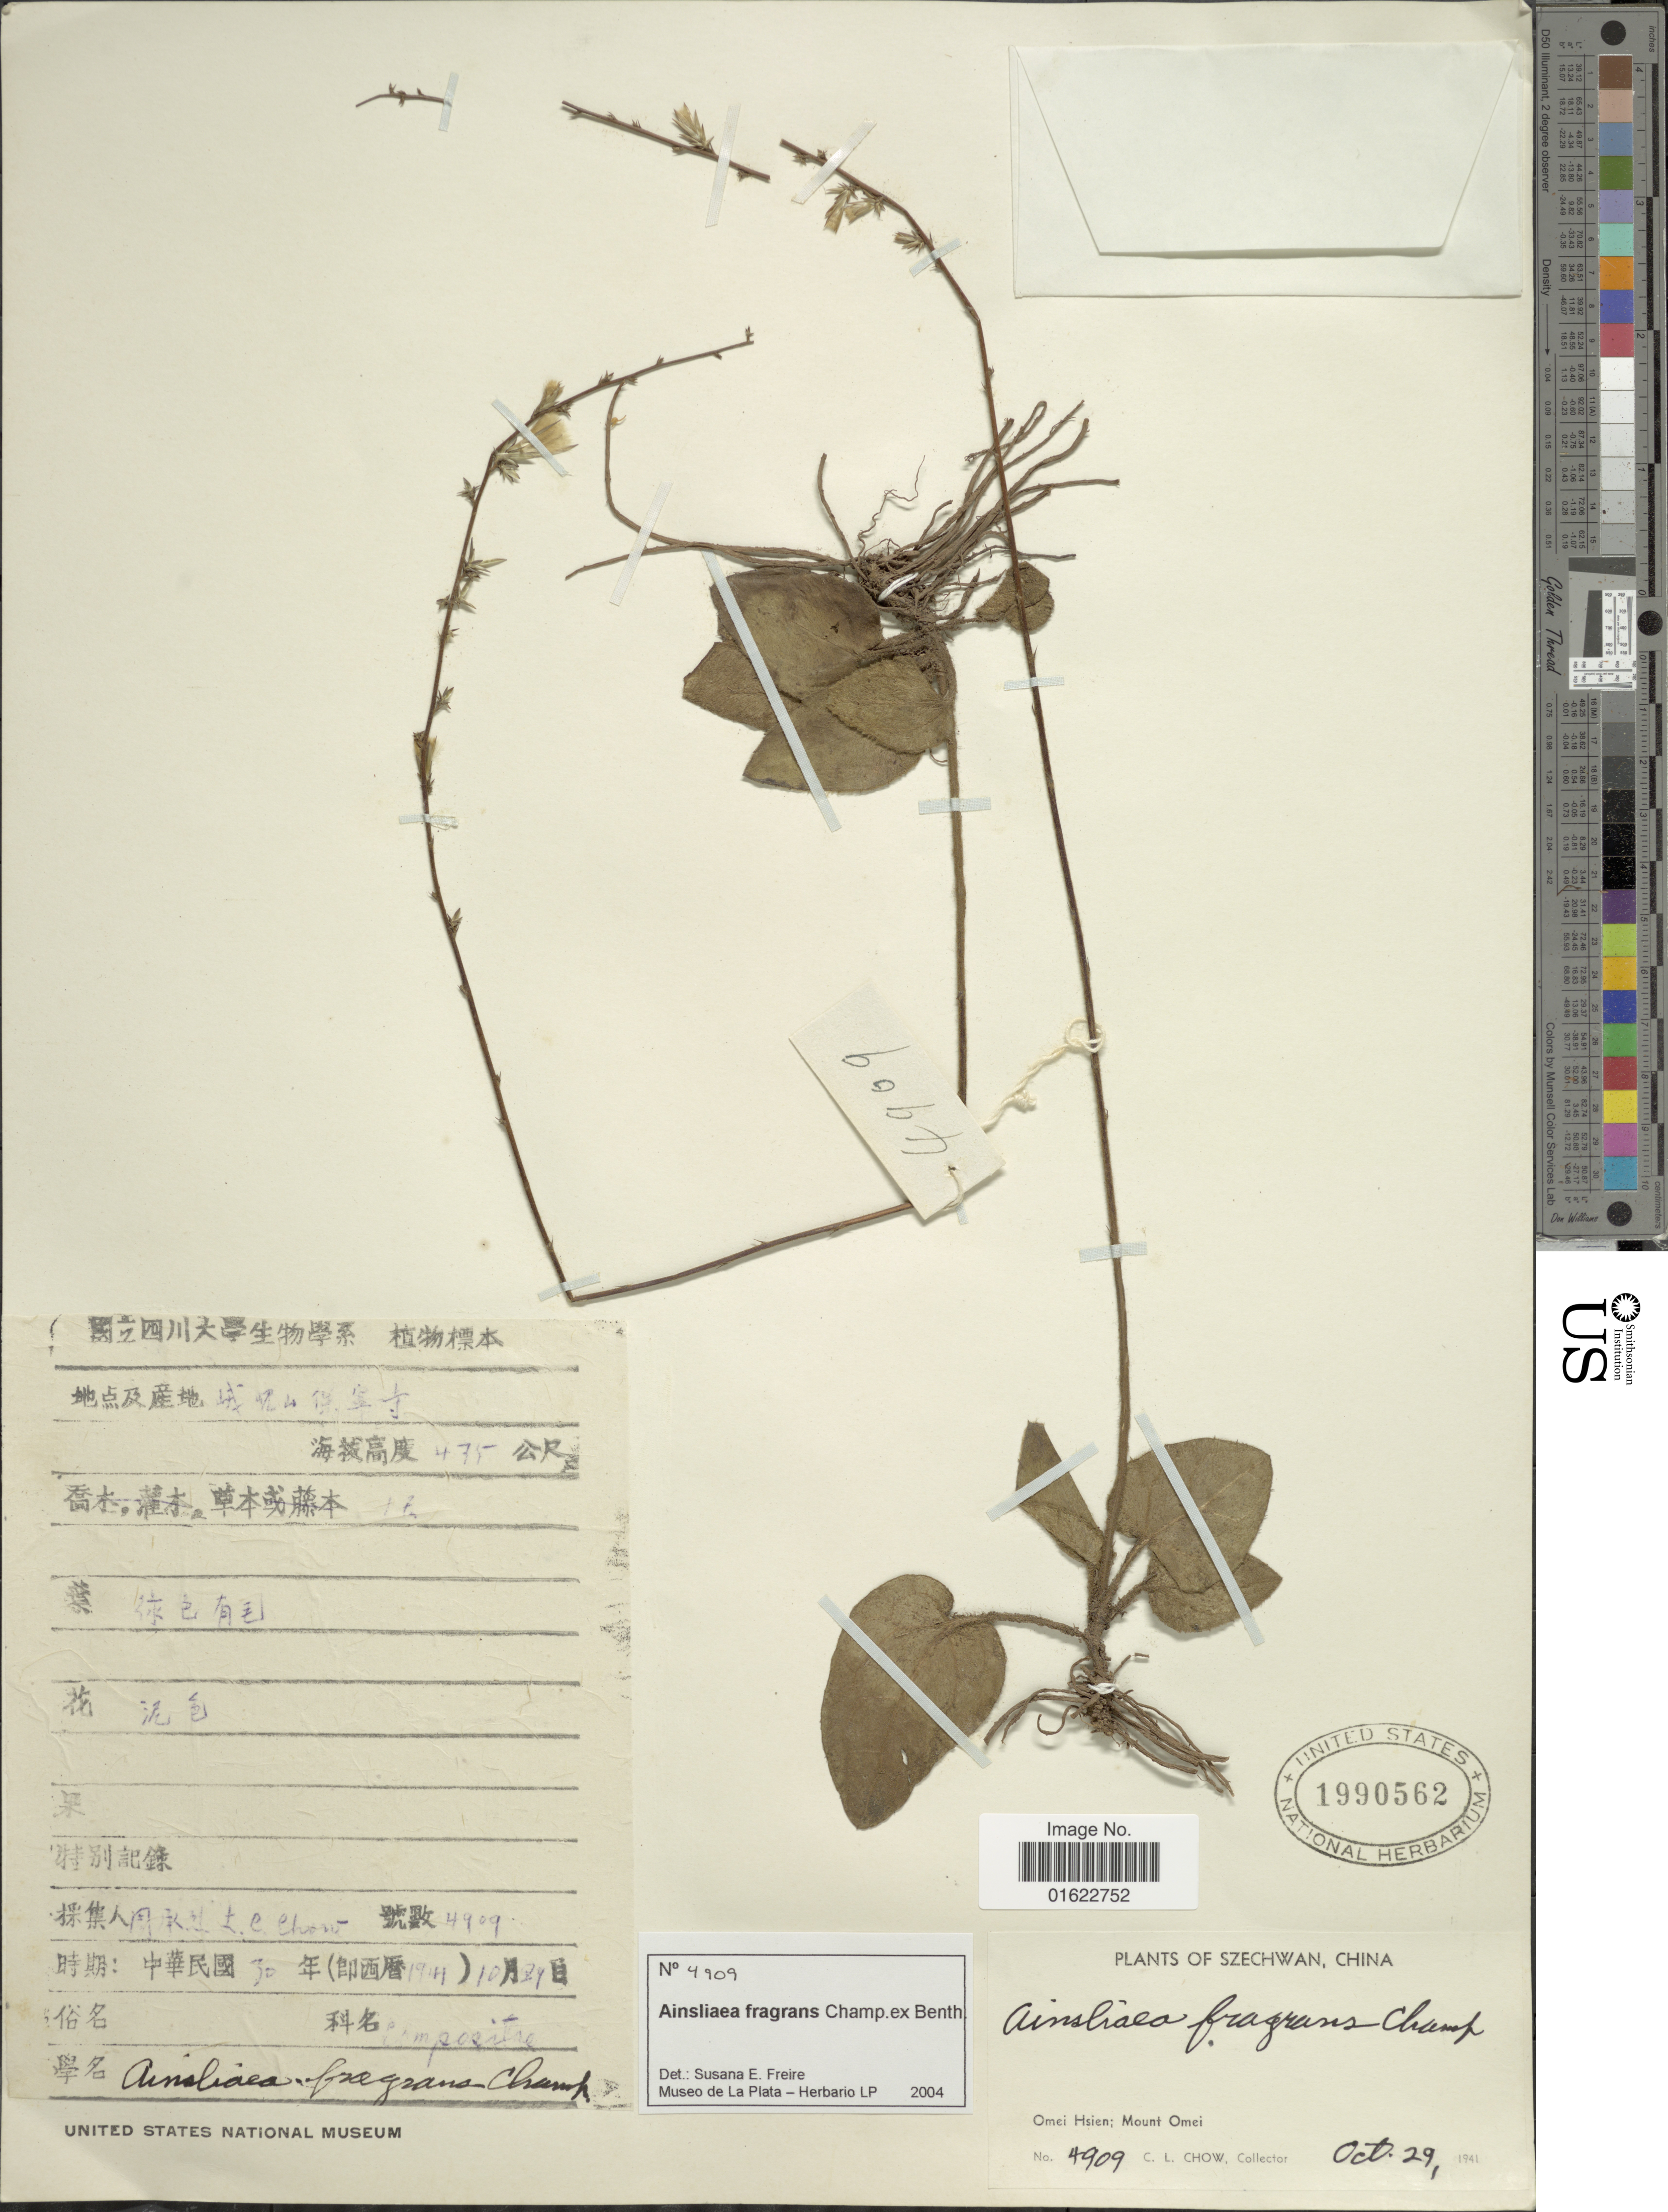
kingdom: Plantae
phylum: Tracheophyta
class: Magnoliopsida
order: Asterales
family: Asteraceae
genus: Ainsliaea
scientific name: Ainsliaea fragrans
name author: Champ. ex Benth.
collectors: C. Chow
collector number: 4909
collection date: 1941-10-29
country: China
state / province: Sichuan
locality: Szechwan, Omei Hsien: Mount Omei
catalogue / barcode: US 1990562